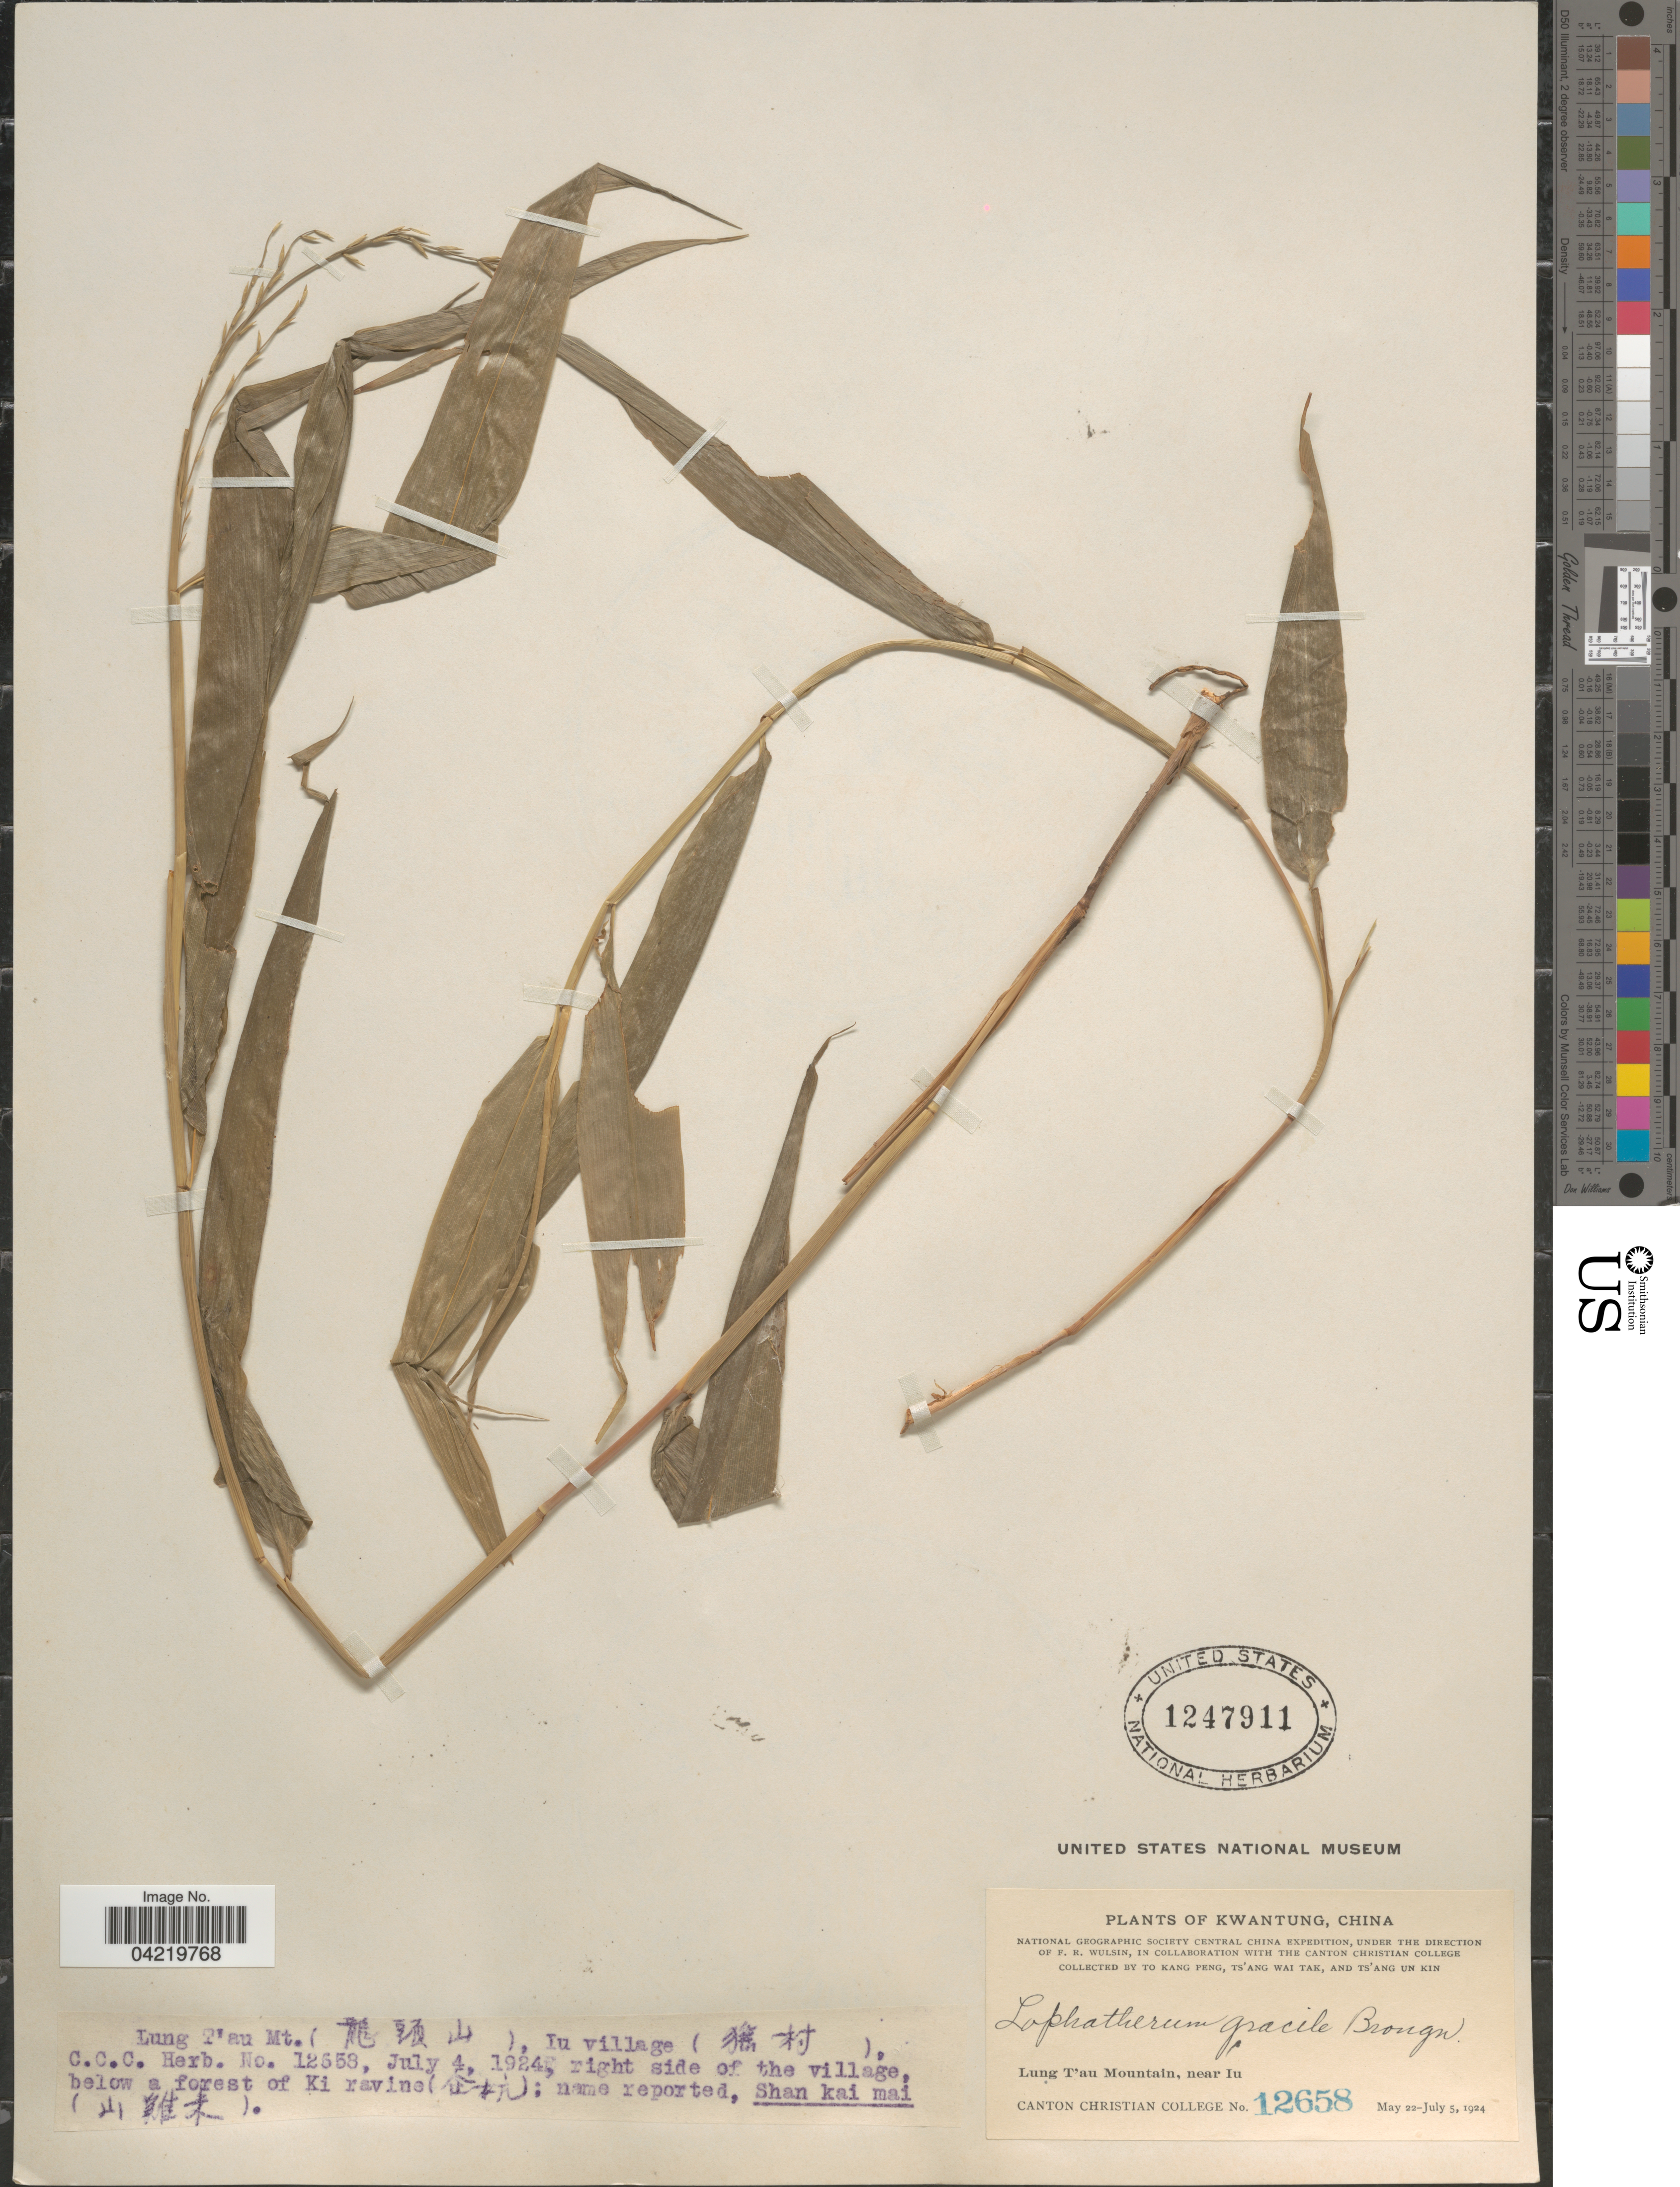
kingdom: Plantae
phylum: Tracheophyta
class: Liliopsida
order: Poales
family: Poaceae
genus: Lophatherum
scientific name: Lophatherum gracile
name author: Brongn.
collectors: T. K. Peng, W. T. Tsang & Ts' Ang Un Kin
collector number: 12658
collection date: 1924-05-22/1924-07-05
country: China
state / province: Guangdong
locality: Kwantung. National Geographic Society Central China Expedition. Lung T'au Mountain (X), near Iu. (X). Iu village (X), right side of the village, below a forest of Ki ravine (X).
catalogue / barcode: US 1247911